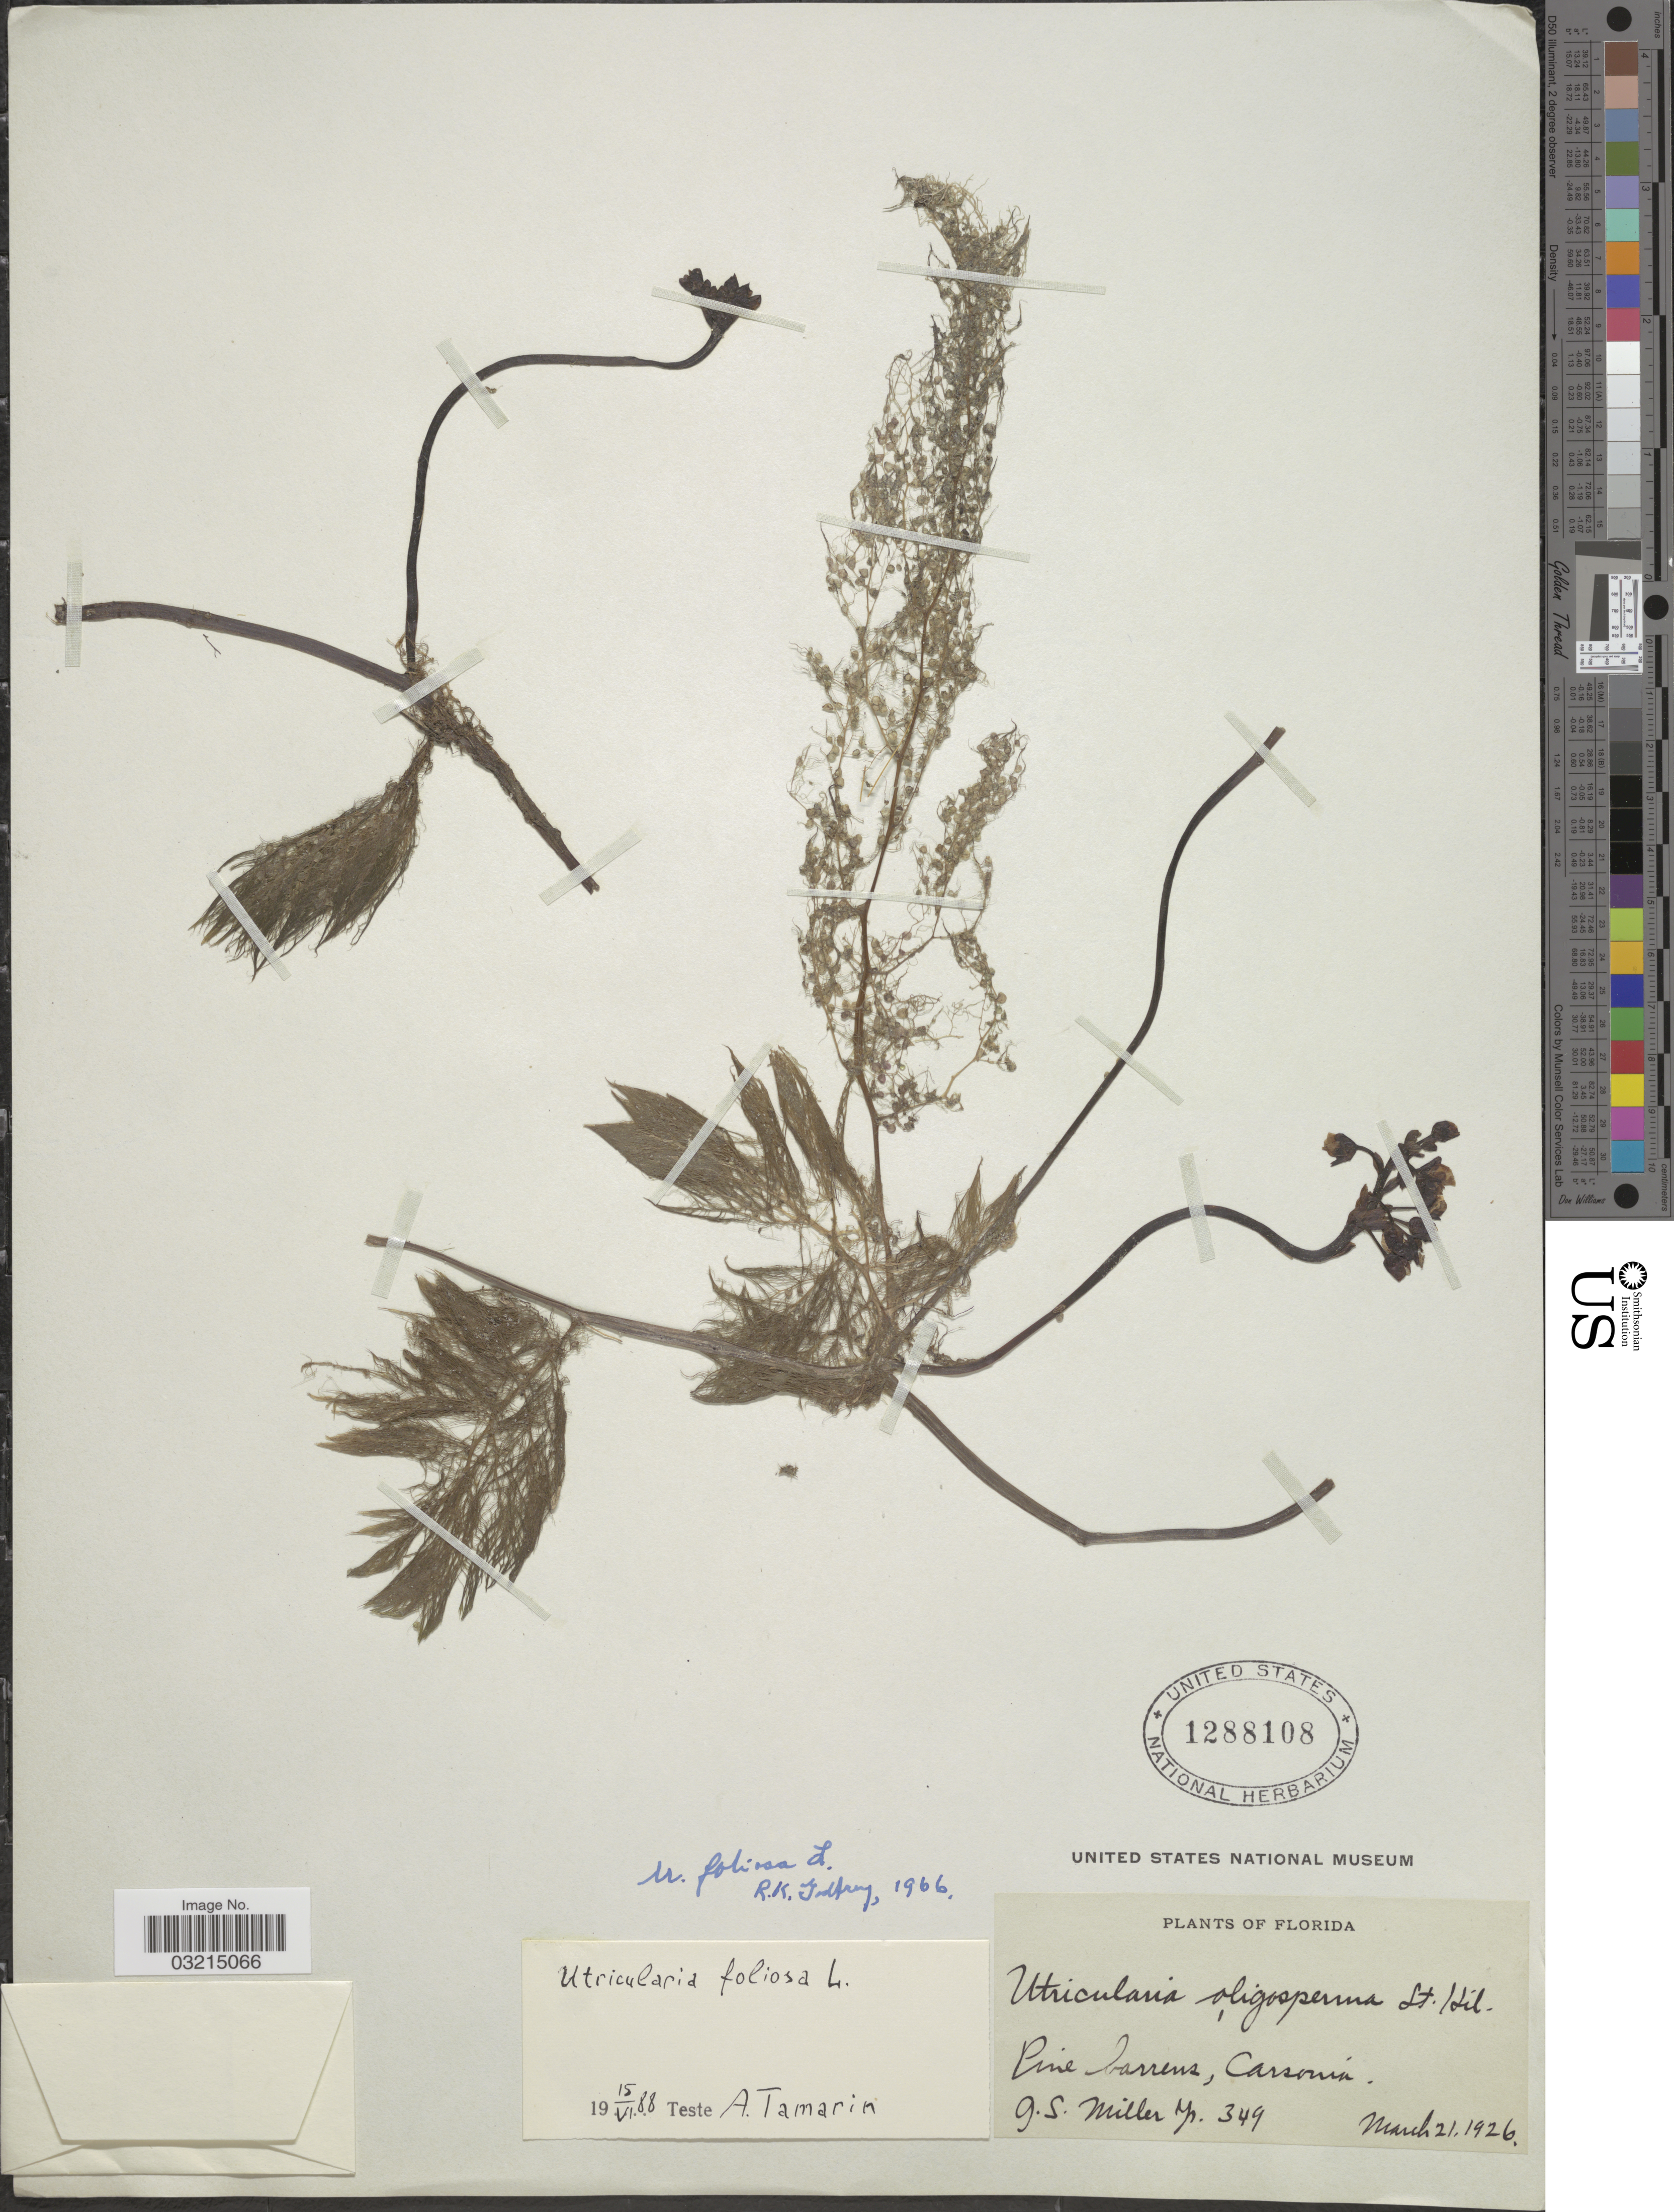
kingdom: Plantae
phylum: Tracheophyta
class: Magnoliopsida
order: Lamiales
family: Lentibulariaceae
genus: Utricularia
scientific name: Utricularia foliosa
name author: L.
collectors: G. S. Miller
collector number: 349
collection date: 1926-03-21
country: United States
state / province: Florida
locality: Pine barrens, Carsonia.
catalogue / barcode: US 1288108